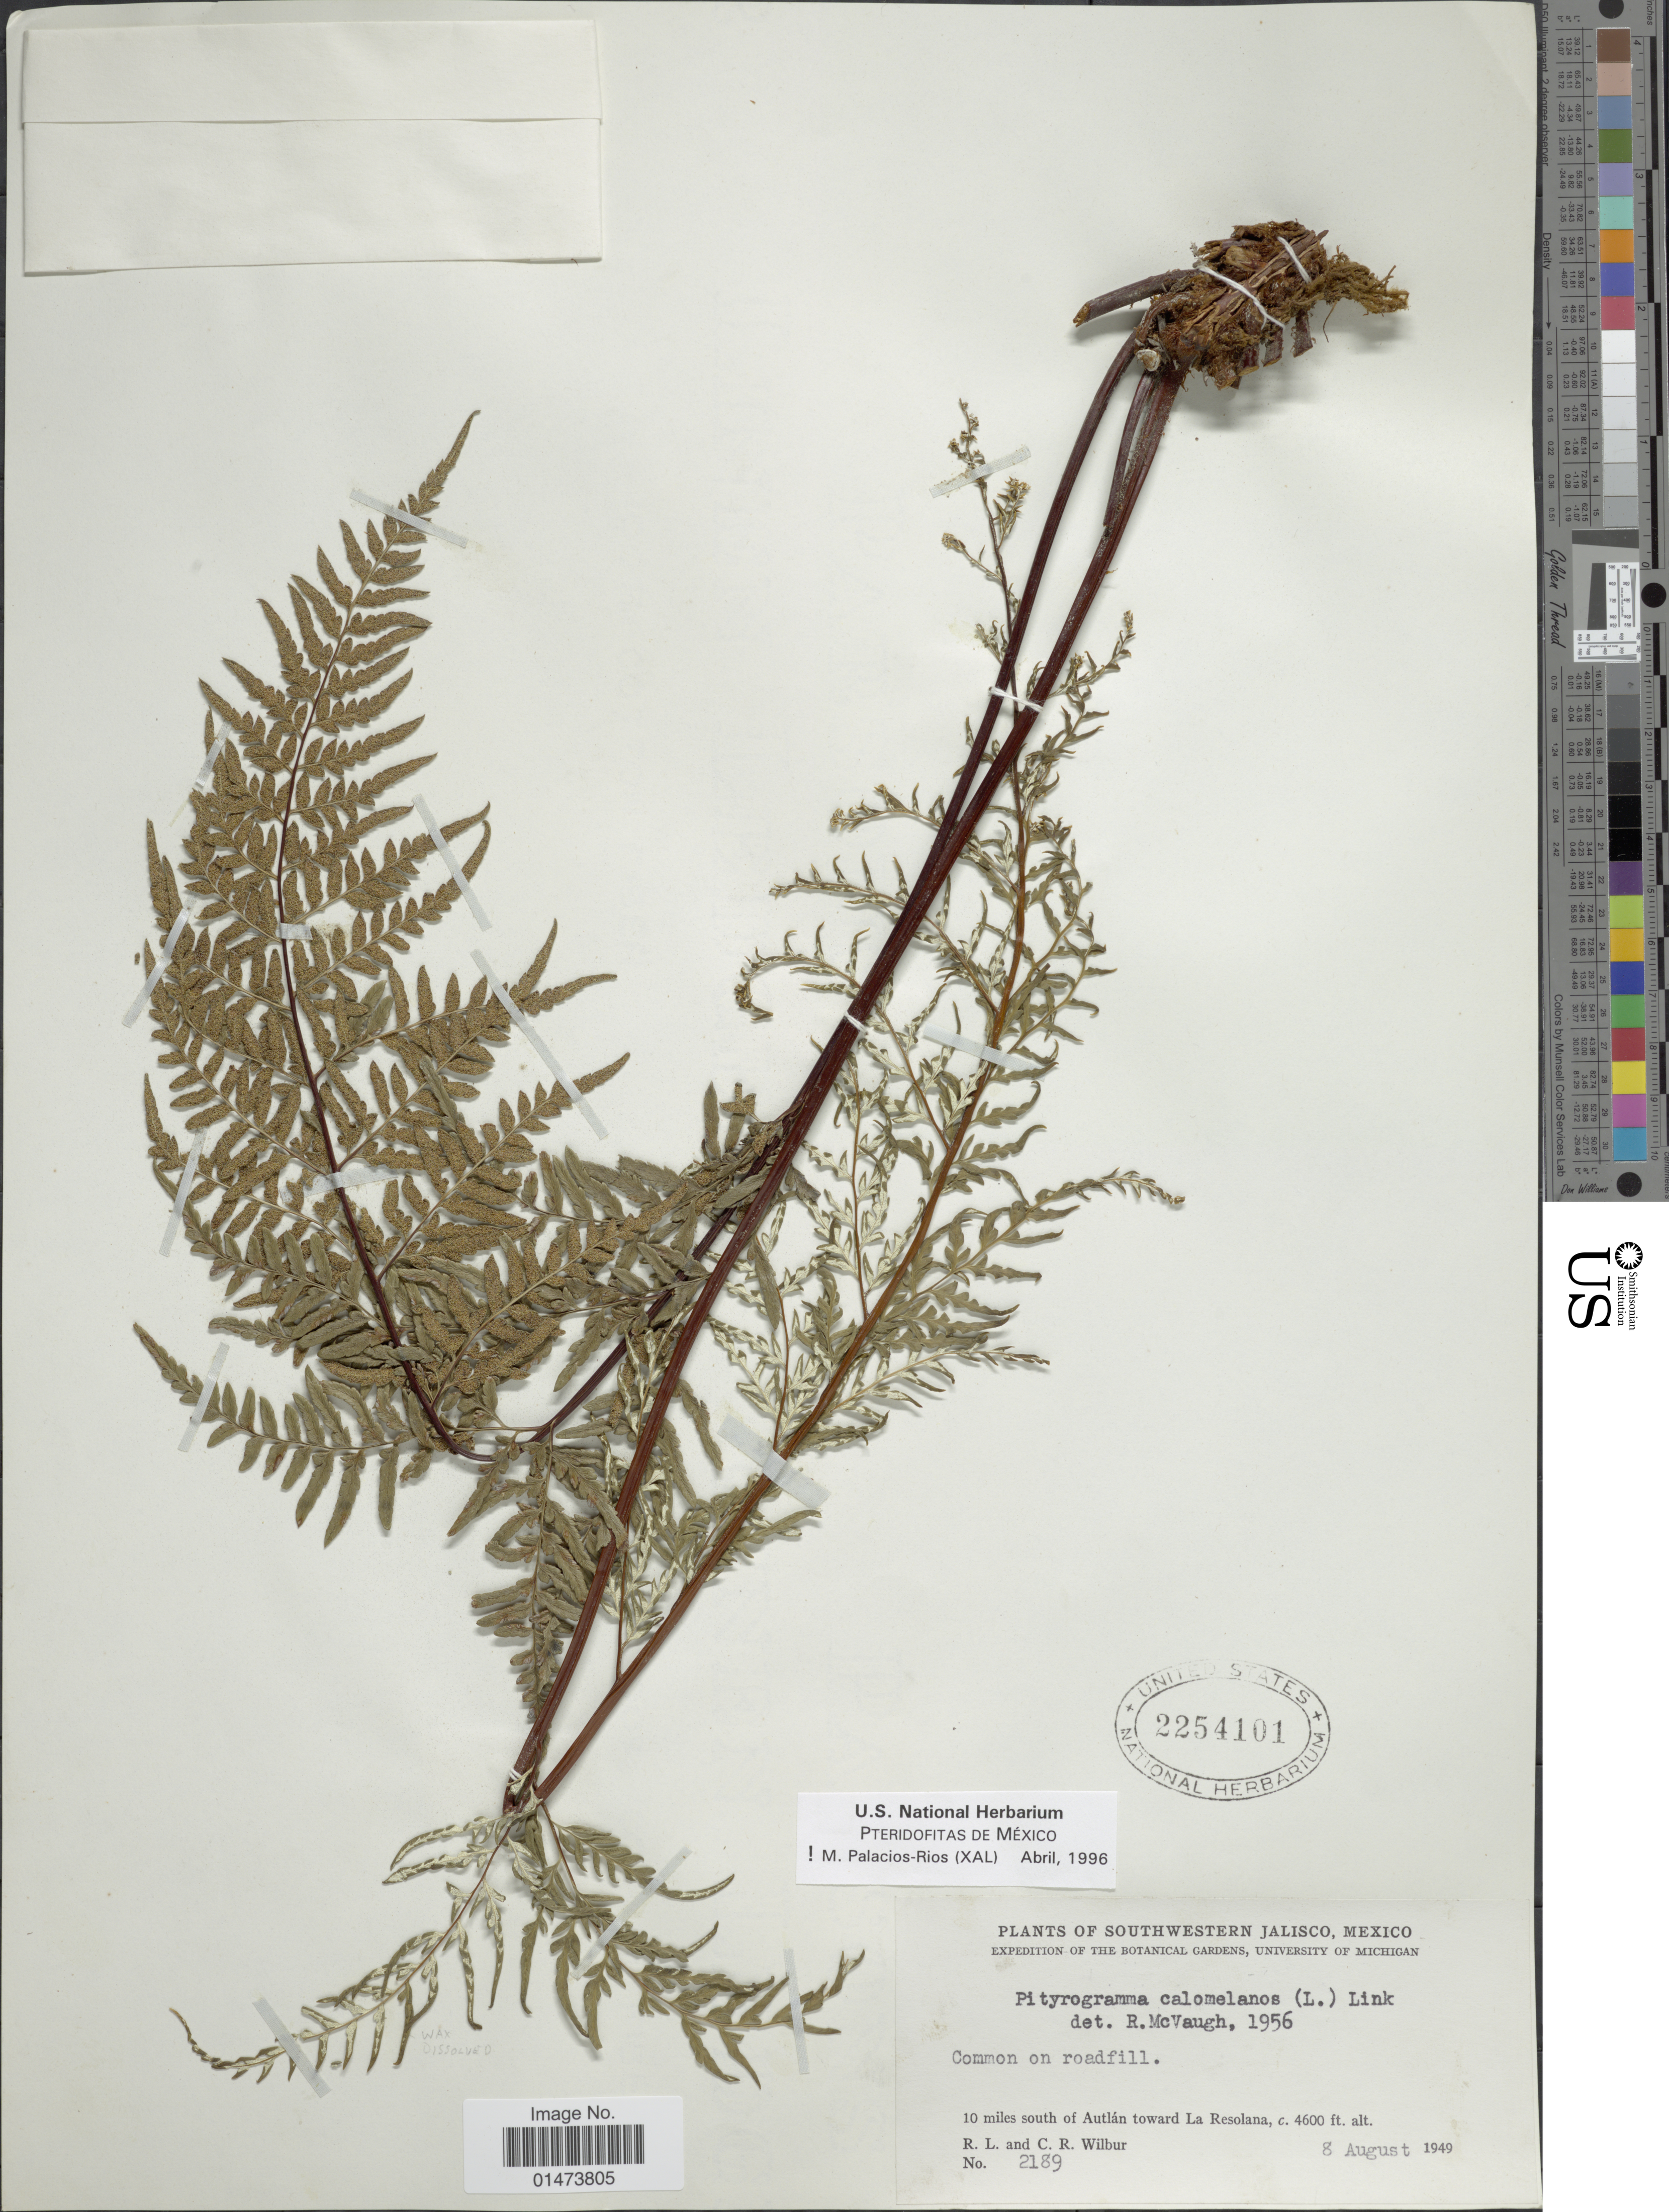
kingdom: Plantae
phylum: Tracheophyta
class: Polypodiopsida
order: Polypodiales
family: Pteridaceae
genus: Pityrogramma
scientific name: Pityrogramma calomelanos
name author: (L.) Link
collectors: R. L. Wilbur & C. Wilbur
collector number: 2189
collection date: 1949-08-08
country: Mexico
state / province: Jalisco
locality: Southwestern Jalisco, 10 miles south of Autlán toward La Resolana.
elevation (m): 1402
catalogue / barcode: US 2254101